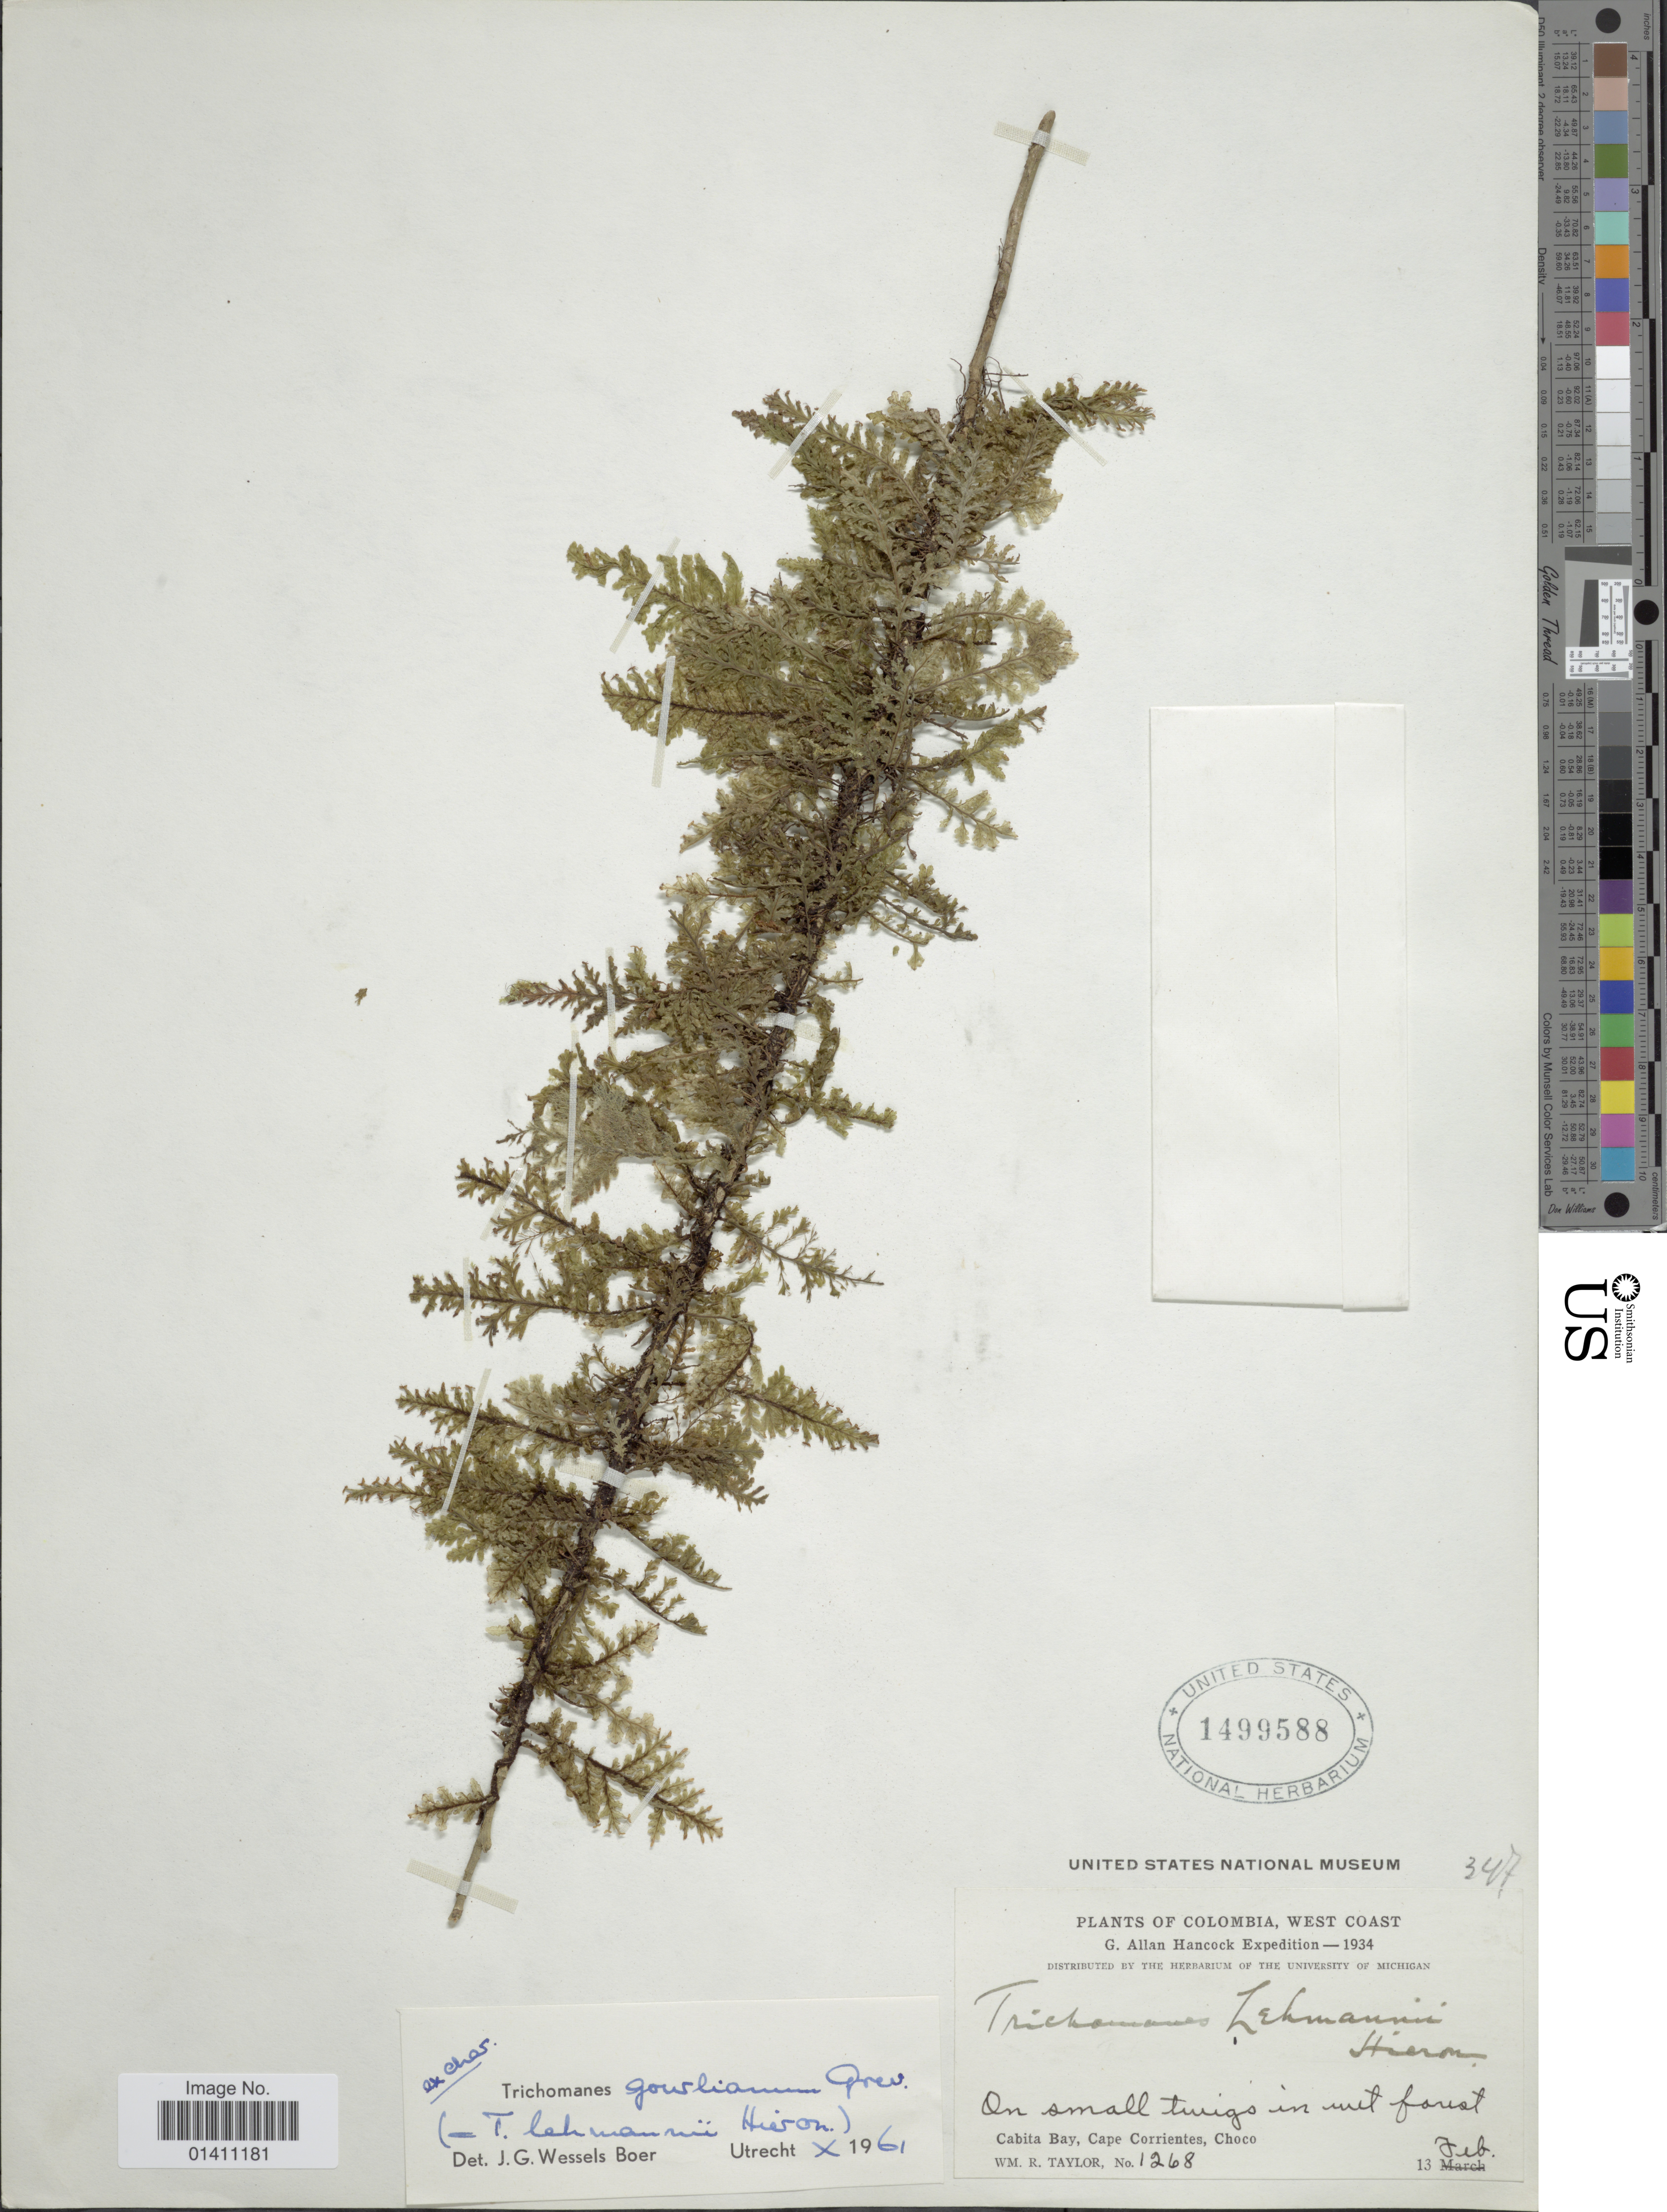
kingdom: Plantae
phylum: Tracheophyta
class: Polypodiopsida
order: Hymenophyllales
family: Hymenophyllaceae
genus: Didymoglossum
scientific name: Didymoglossum gourlianum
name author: (Grev. ex J. Sm.) Pic. Serm.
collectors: W. R. Taylor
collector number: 1268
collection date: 1934-02-13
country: Colombia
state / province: Chocó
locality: Cabita Bay, Cape Corrientes.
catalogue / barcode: US 1499588